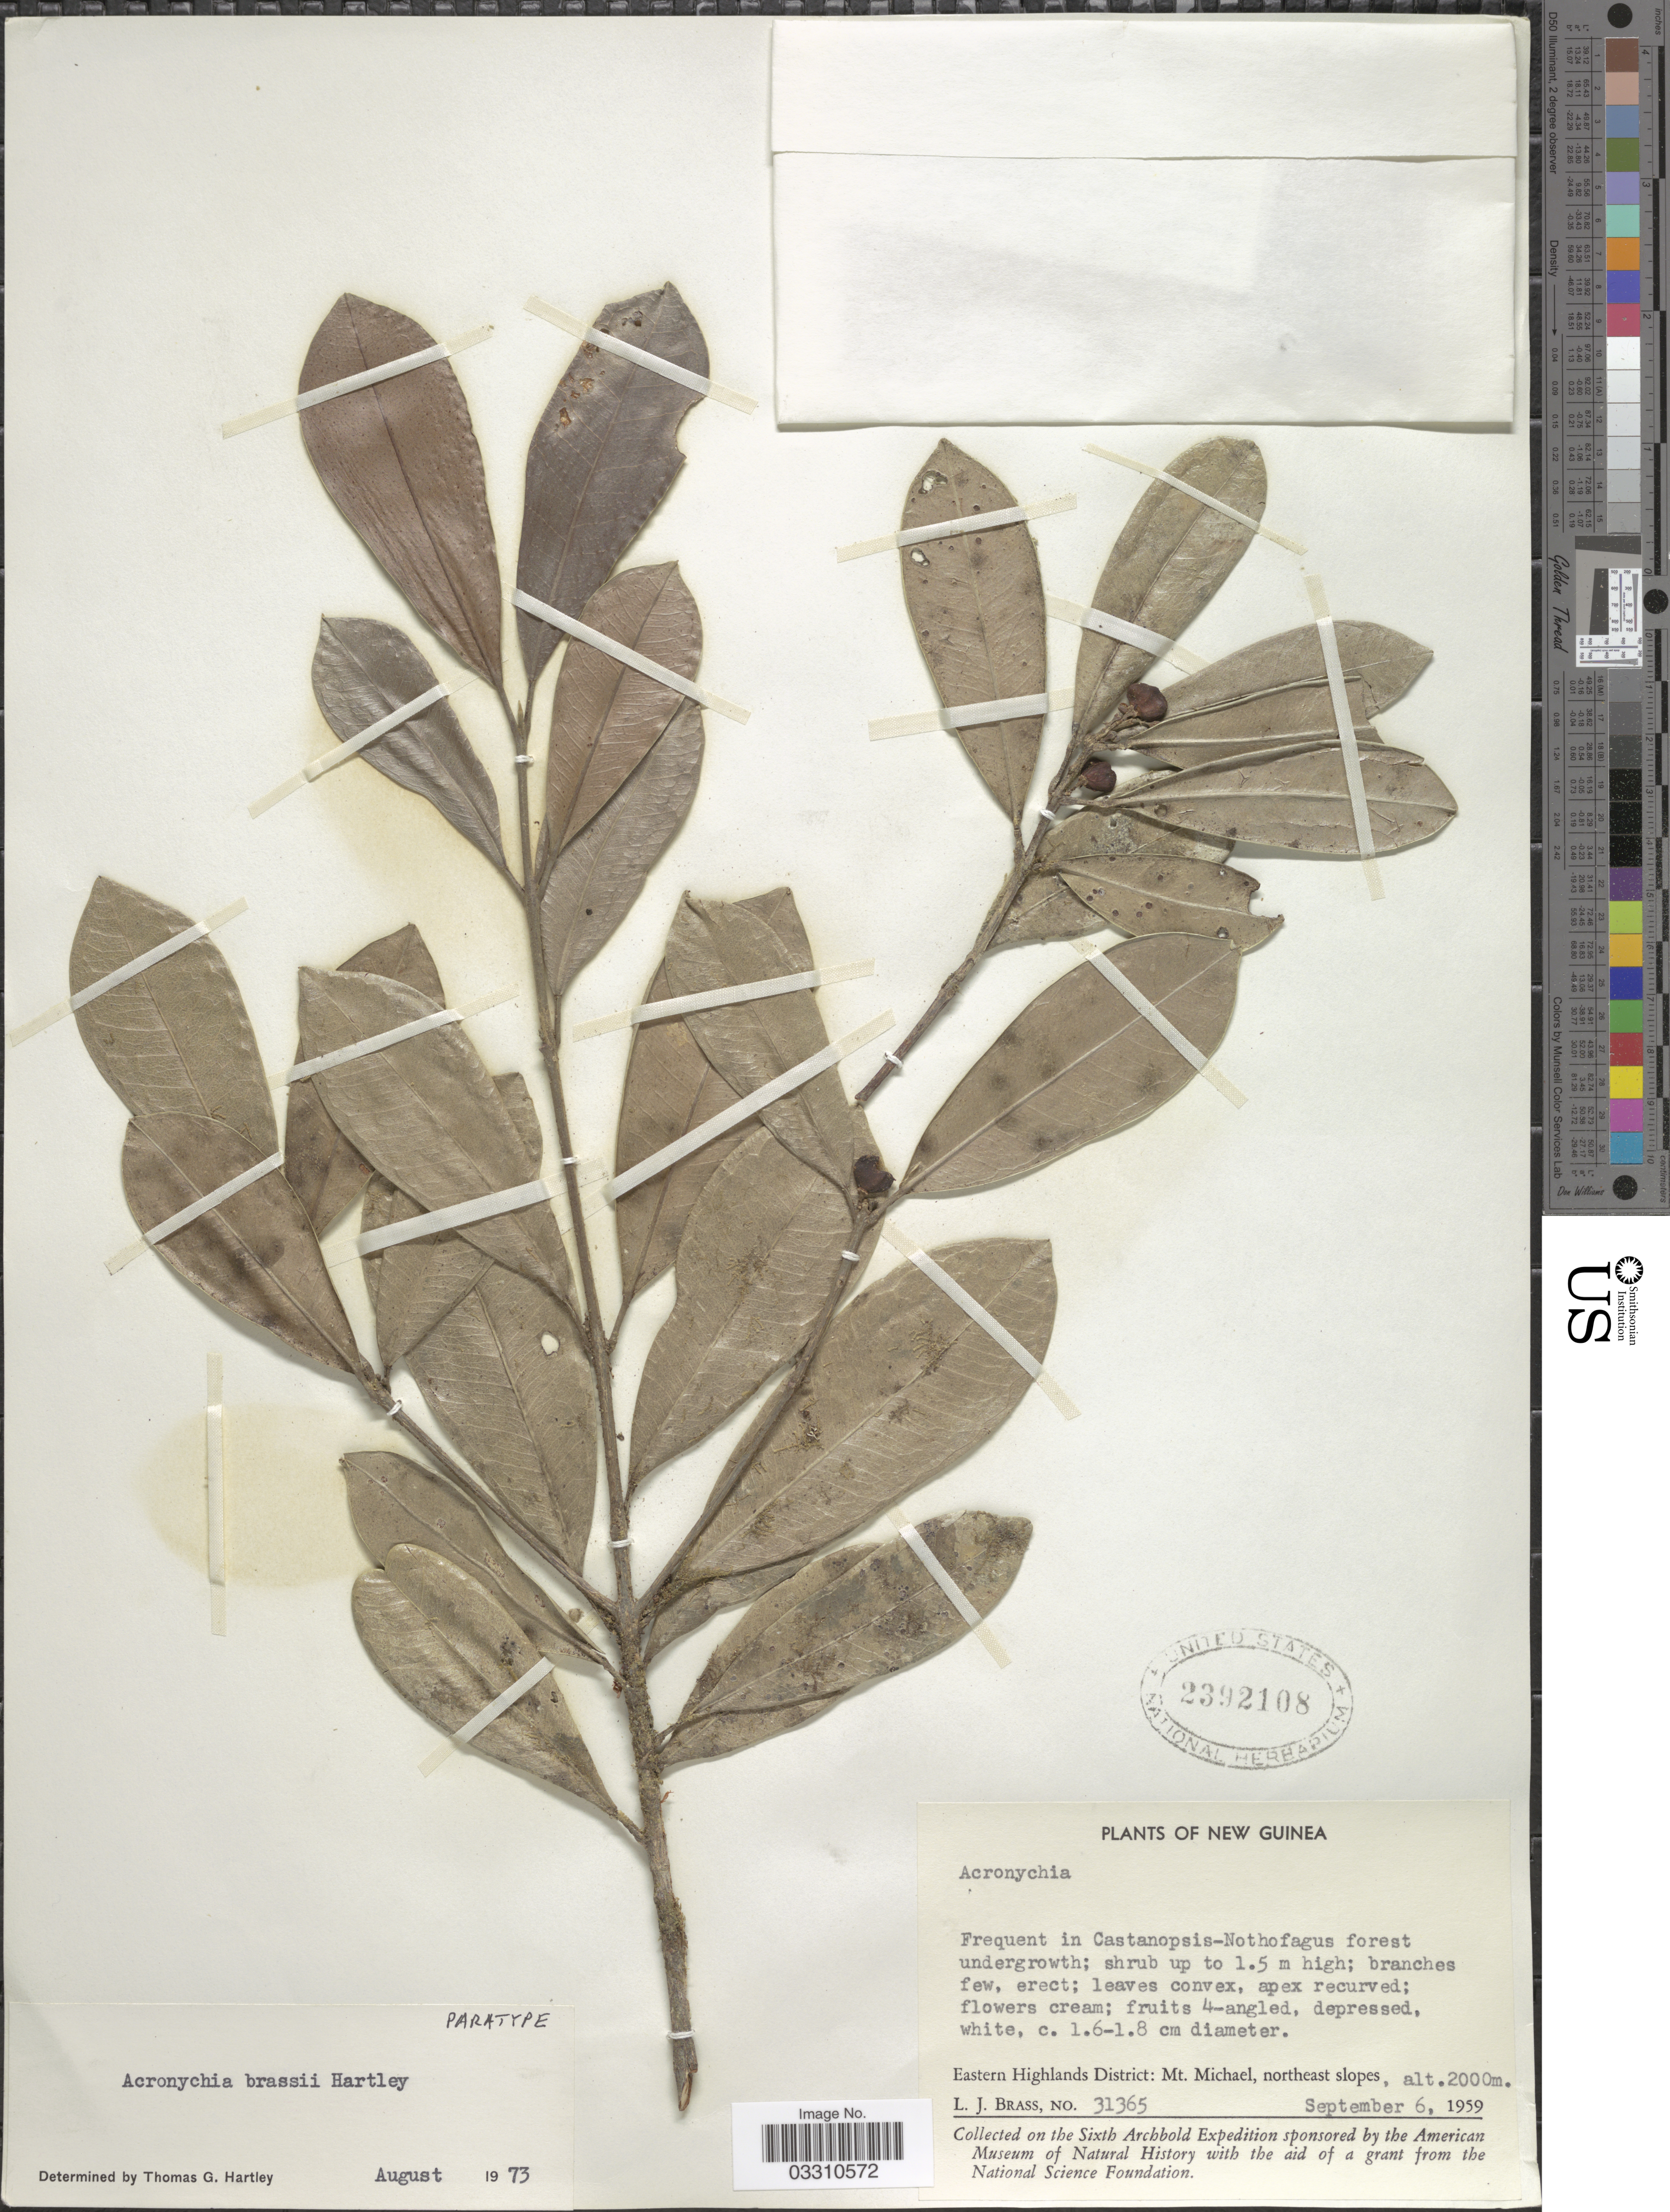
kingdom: Plantae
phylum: Tracheophyta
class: Magnoliopsida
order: Sapindales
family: Rutaceae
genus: Acronychia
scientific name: Acronychia brassi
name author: T.G. Hartley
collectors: L. J. Brass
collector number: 31365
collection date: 1959-09-06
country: Papua New Guinea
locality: New Guinea. Eastern Highlands District: Mt. Michael, northeast slopes.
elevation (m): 2000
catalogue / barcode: US 2392108